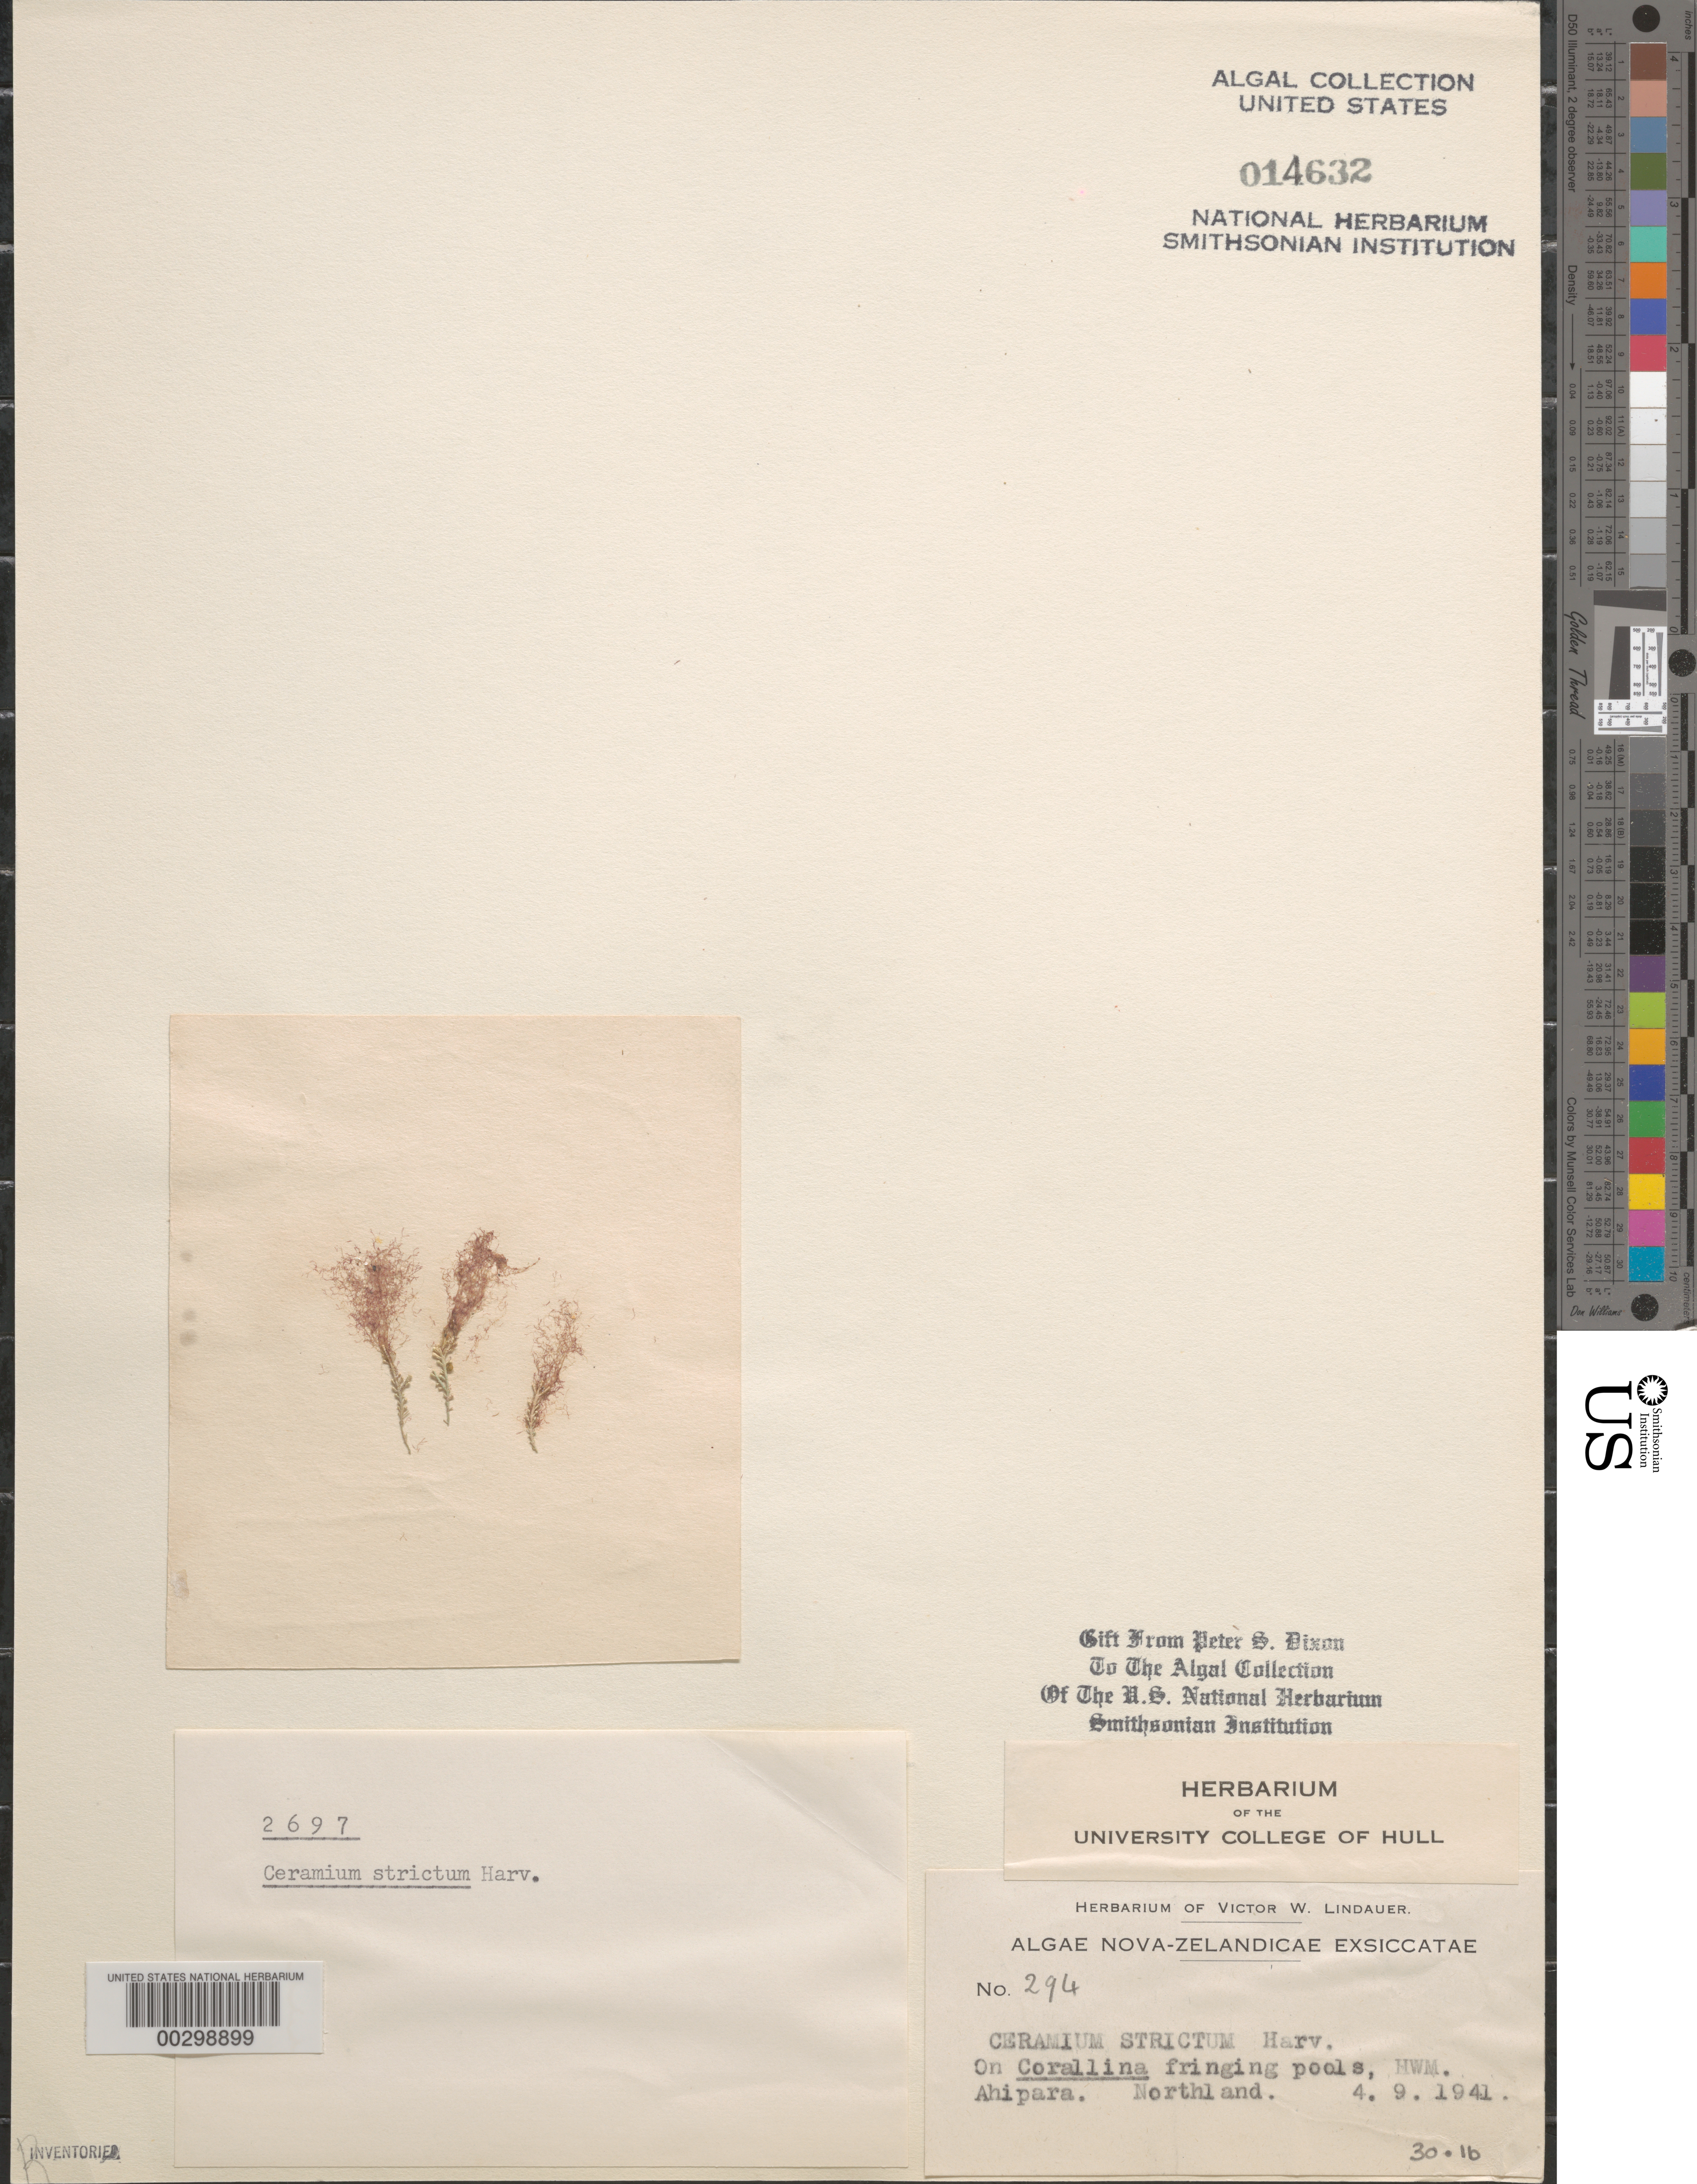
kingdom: Plantae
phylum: Rhodophyta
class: Florideophyceae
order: Ceramiales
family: Ceramiaceae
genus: Ceramium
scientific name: Ceramium strictum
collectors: V. Lindauer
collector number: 294 & PSD 2697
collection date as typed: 04 Sep 1941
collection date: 1941-09-04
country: New Zealand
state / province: Northland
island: North Island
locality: Ahipara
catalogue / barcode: US 14632